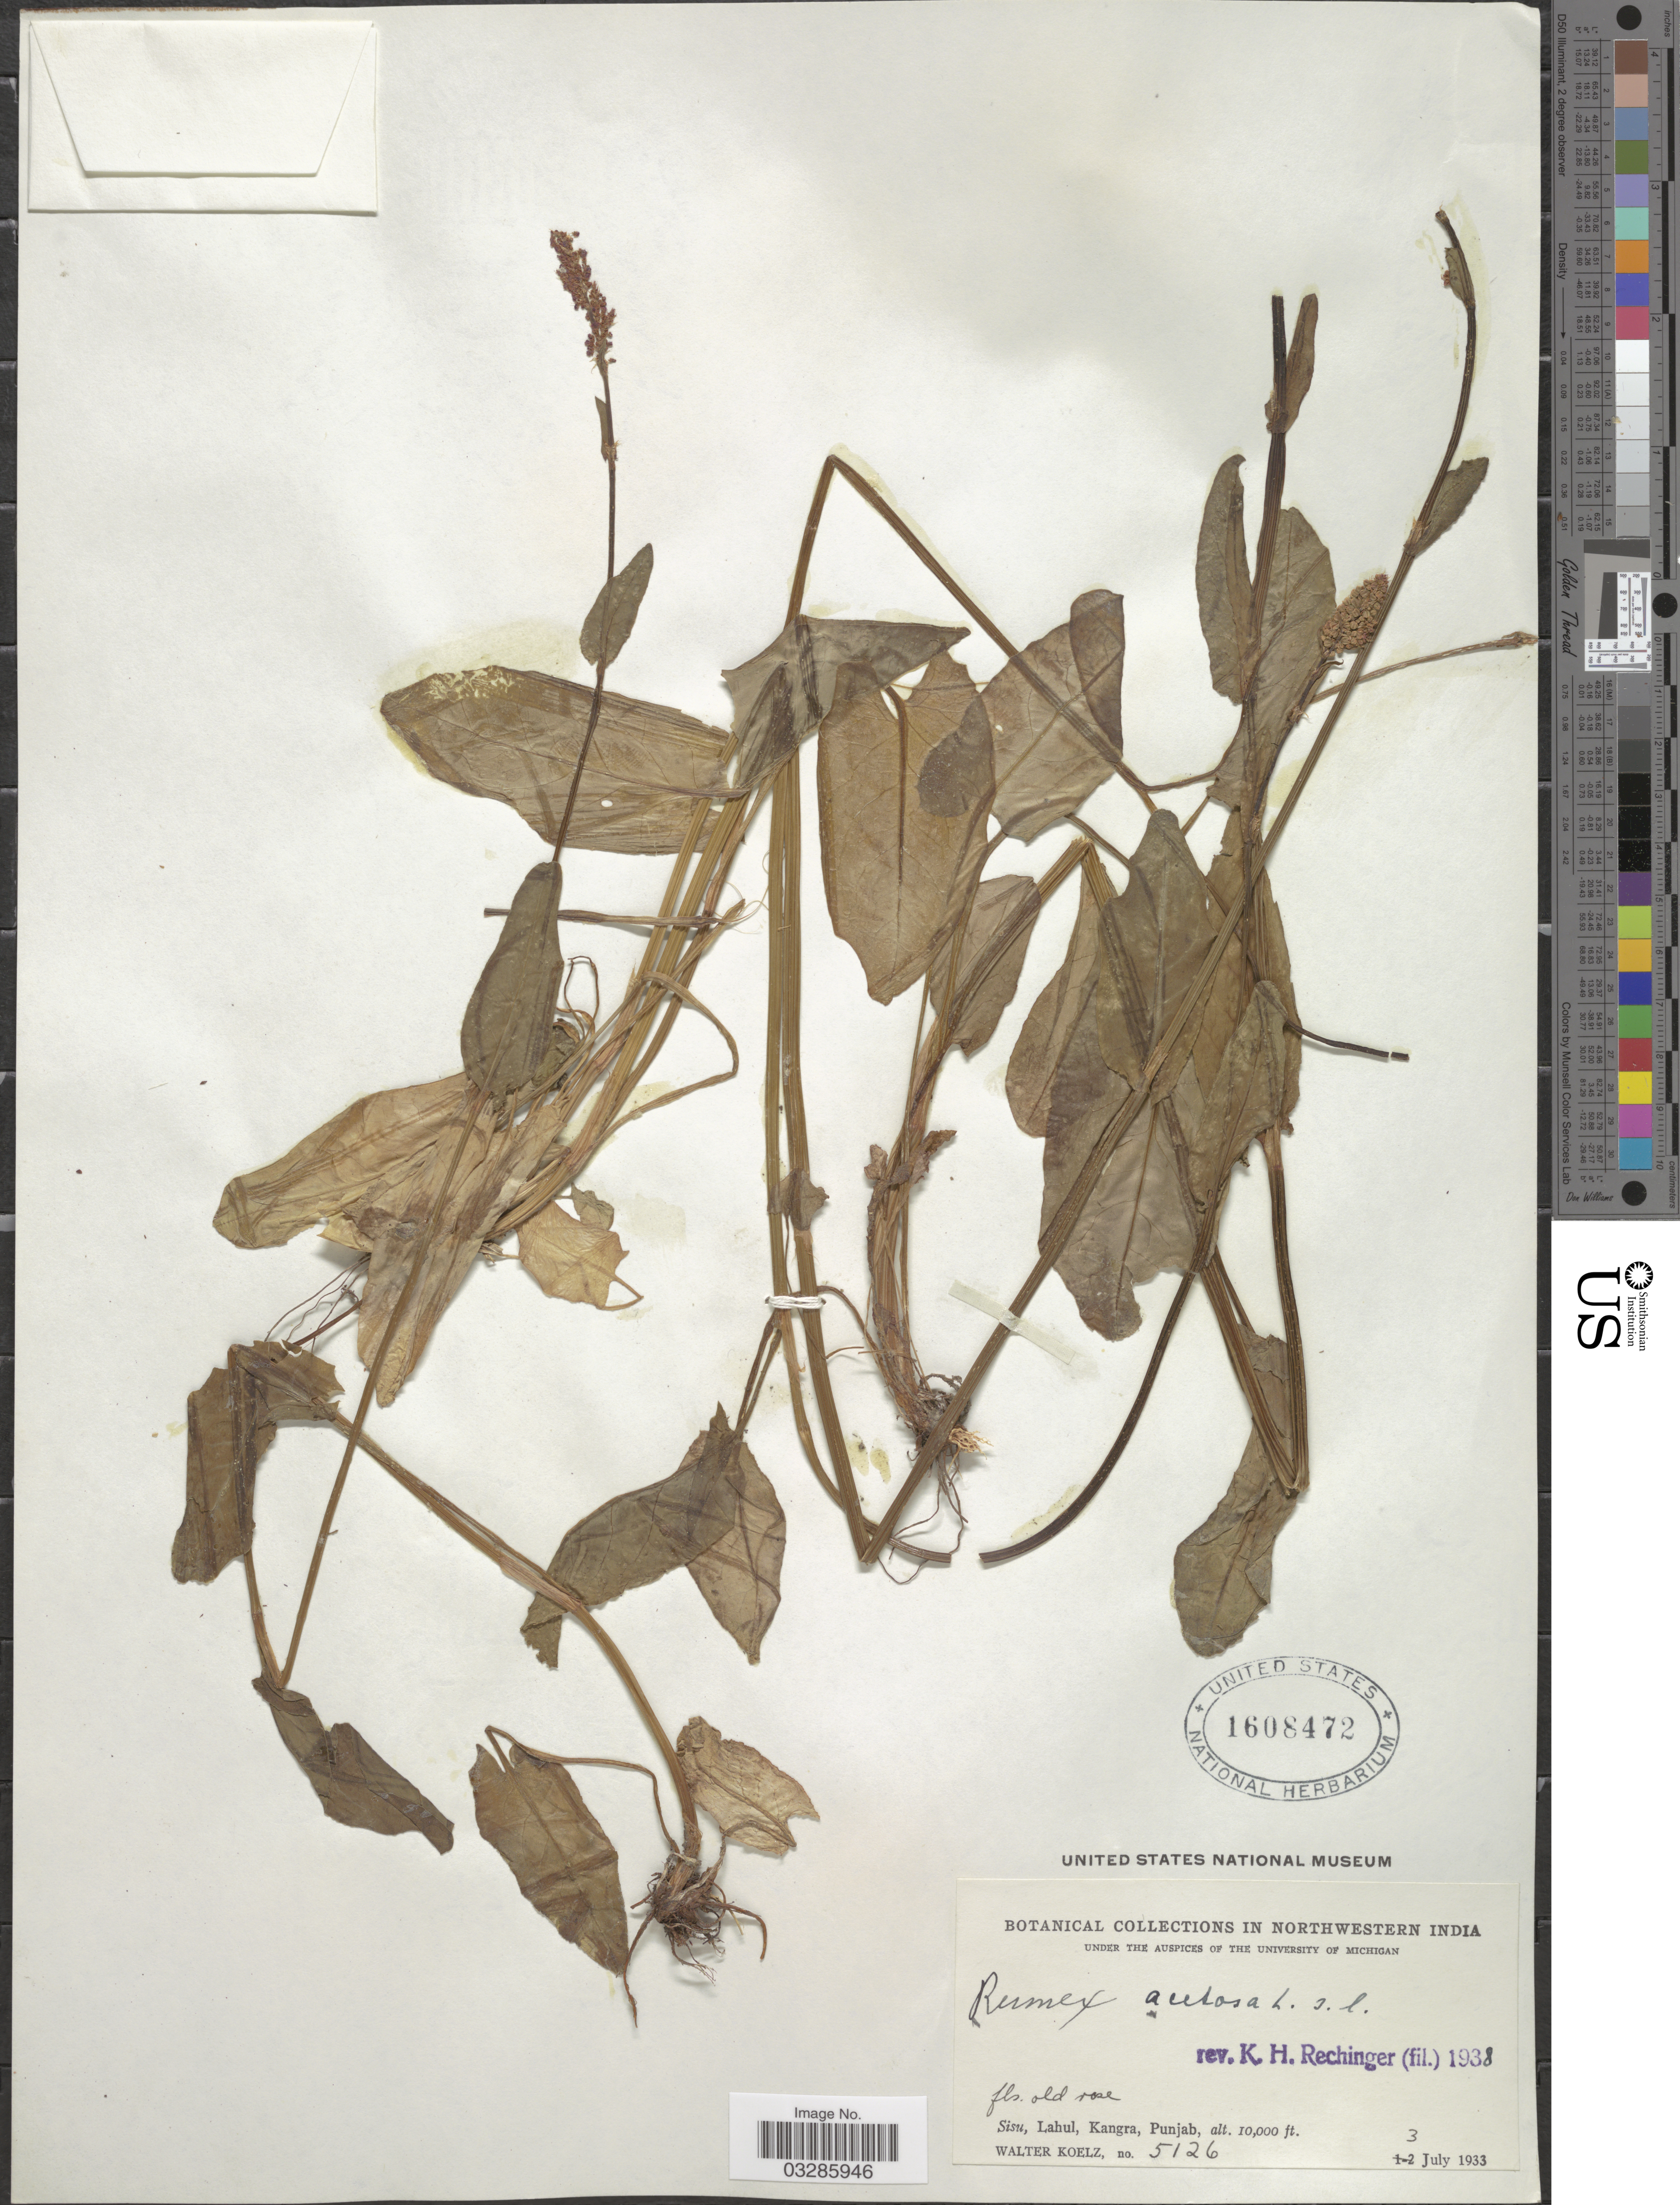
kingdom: Plantae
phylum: Tracheophyta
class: Magnoliopsida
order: Caryophyllales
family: Polygonaceae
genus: Rumex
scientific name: Rumex acetosa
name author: L.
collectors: W. N. Koelz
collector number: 5126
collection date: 1933-07-03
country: India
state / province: Punjab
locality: Northwestern India, Sisu, Lahul, Kangra.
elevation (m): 3048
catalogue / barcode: US 1608472